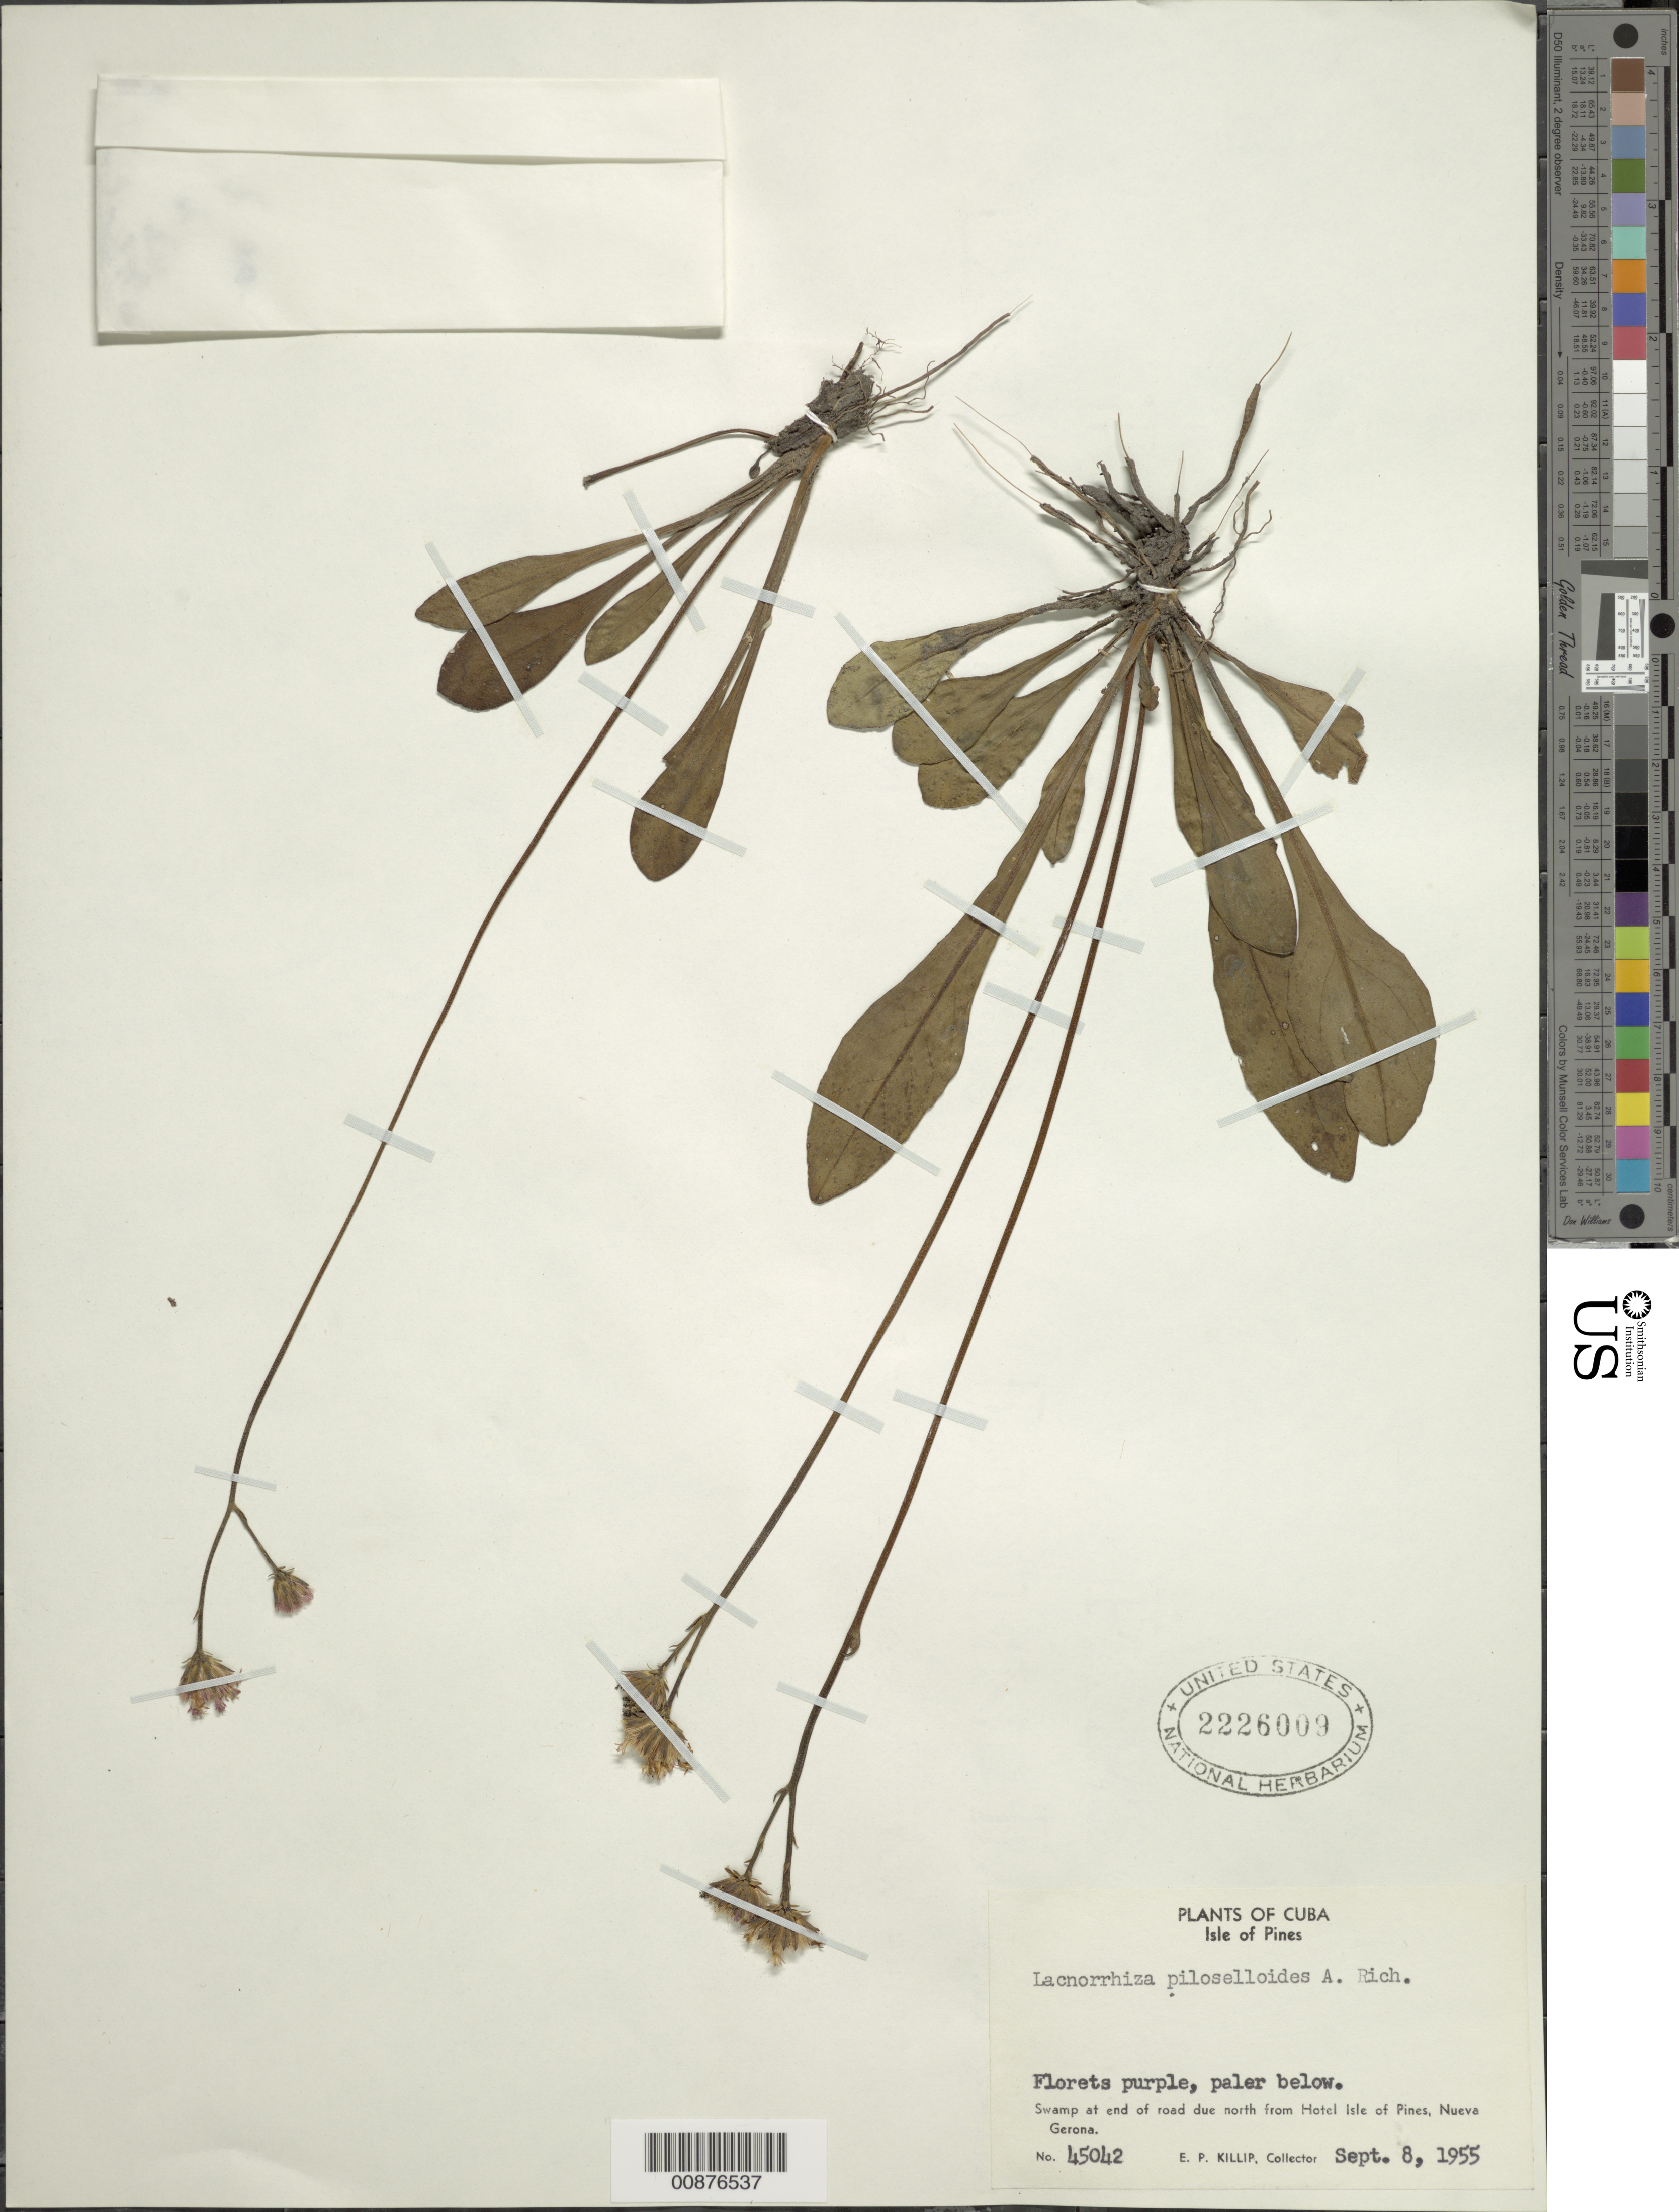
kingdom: Plantae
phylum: Tracheophyta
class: Magnoliopsida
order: Asterales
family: Asteraceae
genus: Lachnorhiza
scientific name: Lachnorhiza piloselloides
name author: A. Rich.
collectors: E. P. Killip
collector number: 45042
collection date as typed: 08 Sep 1955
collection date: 1955-09-08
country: Cuba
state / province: Isla de La Juventud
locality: Swamp at end of road due north from Hotel Isle of Pines, Nueva Gerona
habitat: Swamp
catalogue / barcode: US 2226009